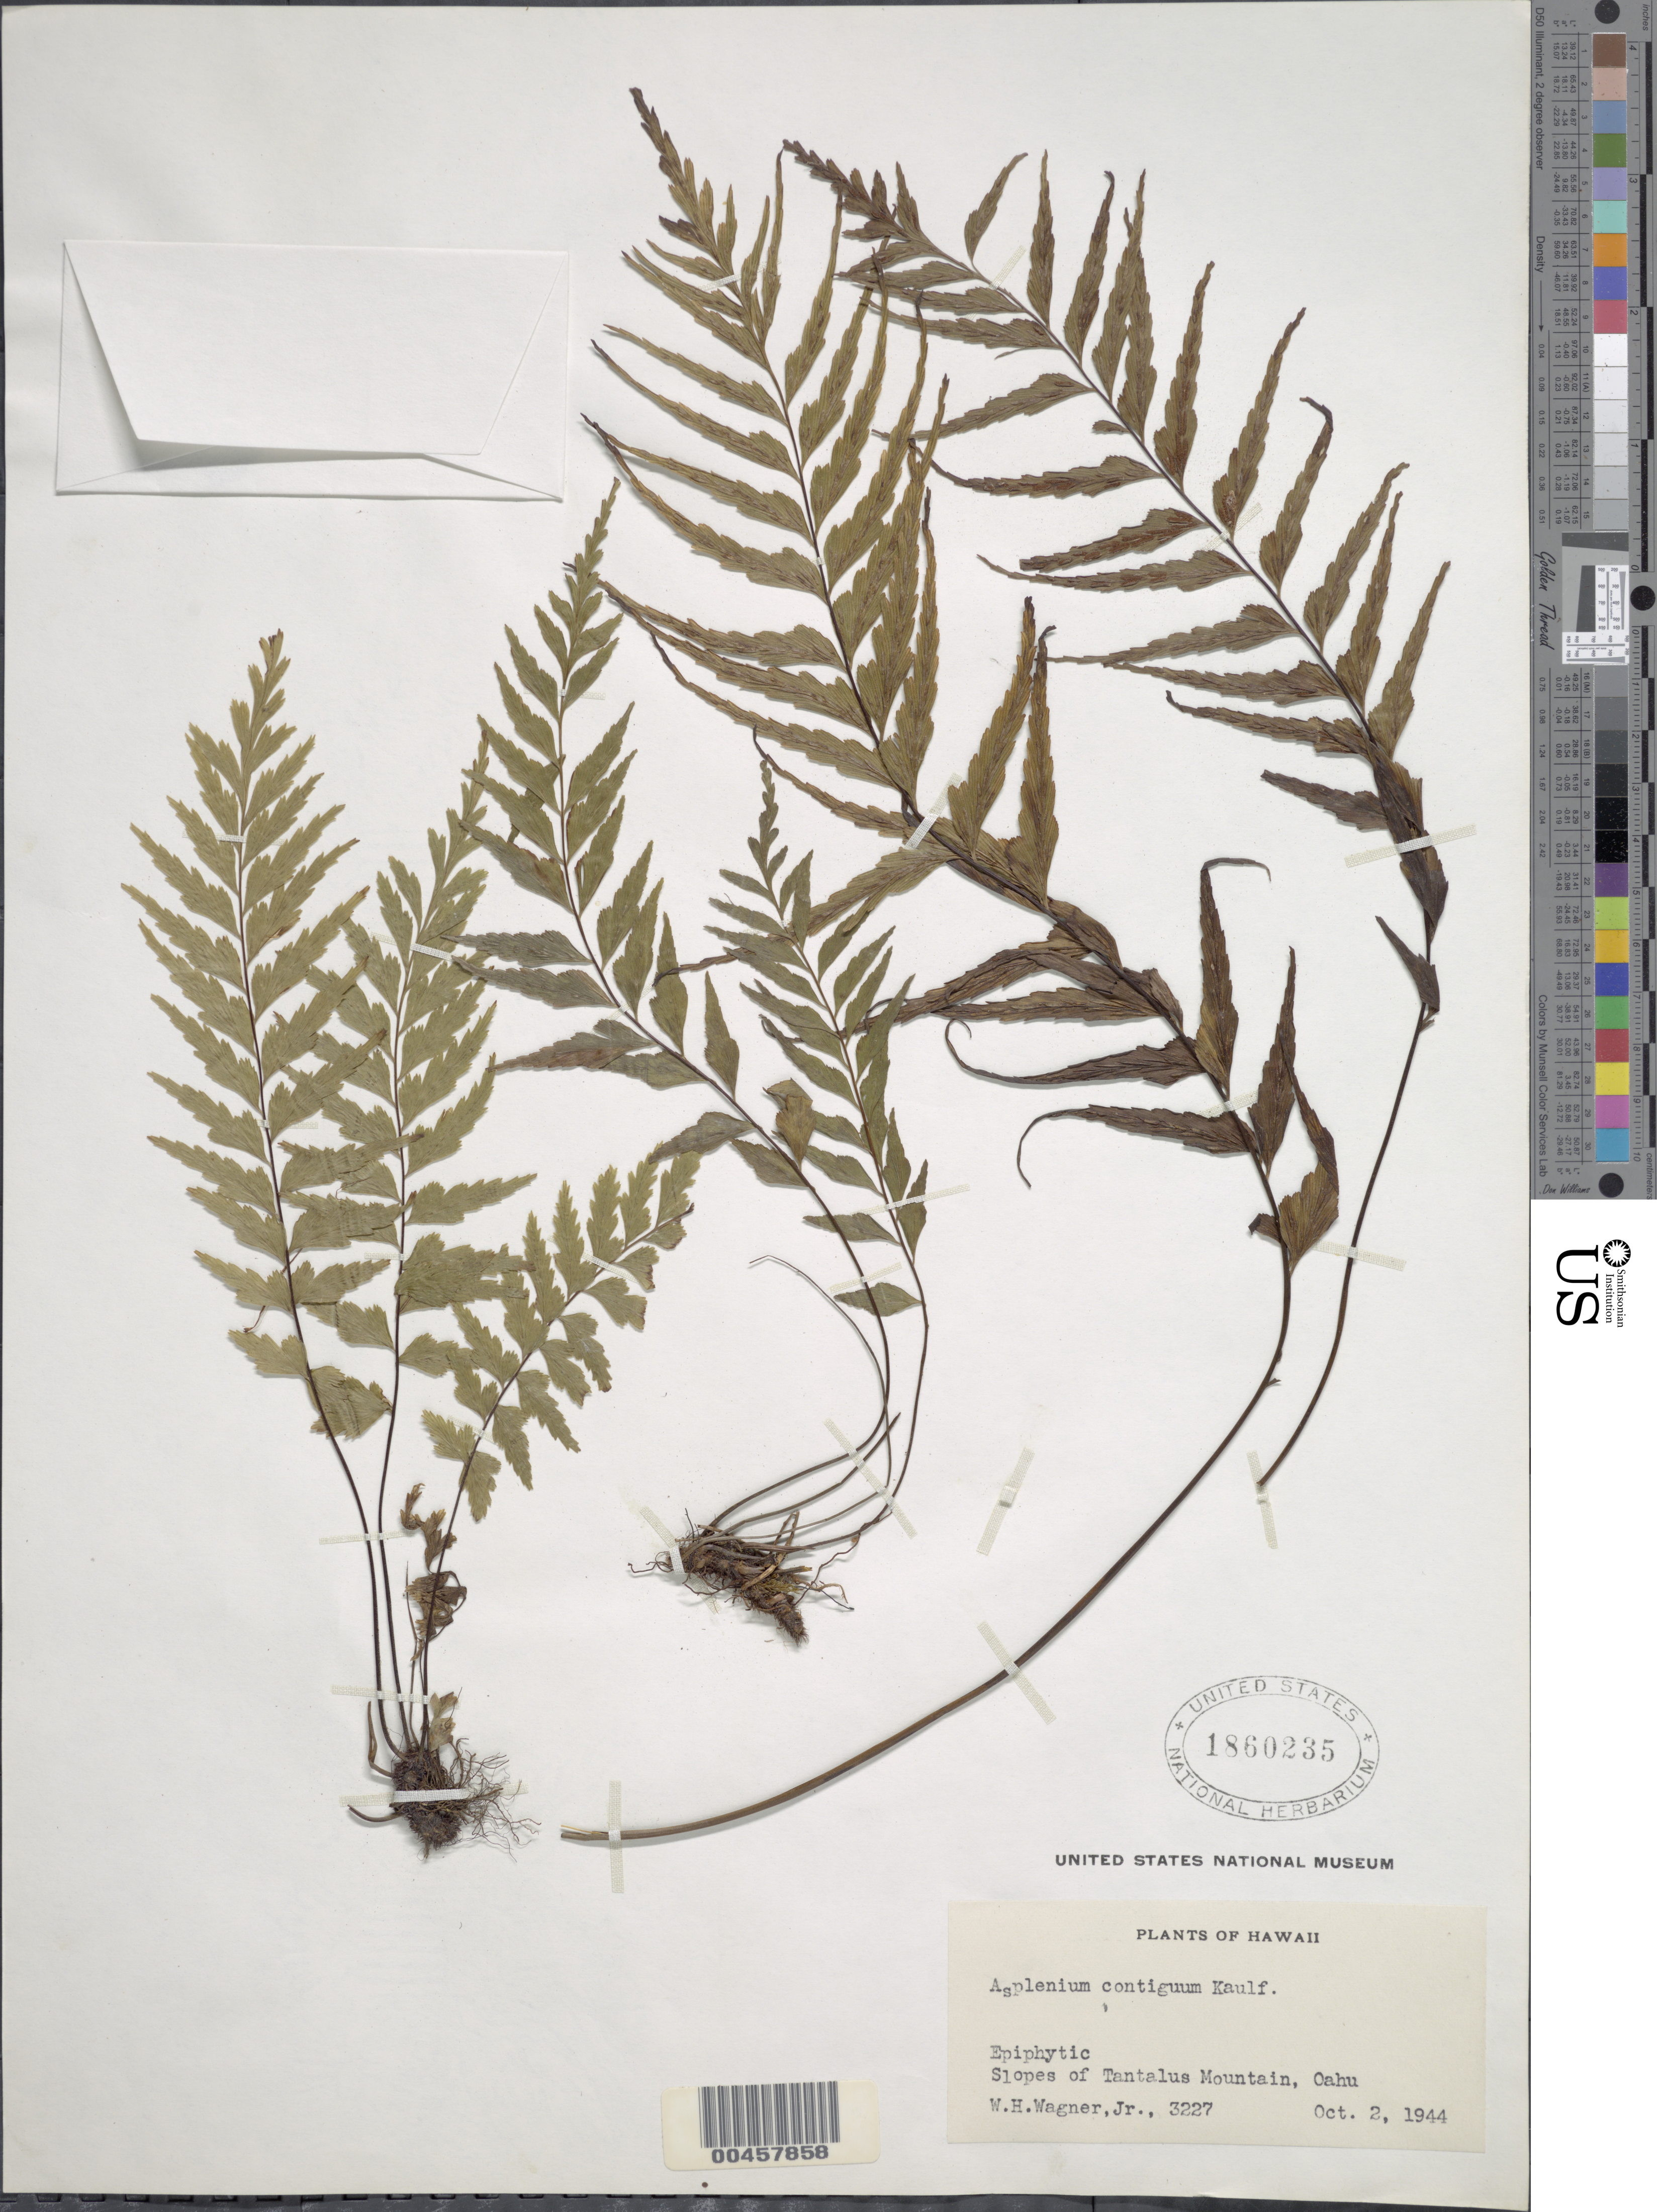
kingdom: Plantae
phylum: Tracheophyta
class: Polypodiopsida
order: Polypodiales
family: Aspleniaceae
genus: Asplenium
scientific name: Asplenium contiguum var. contiguum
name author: Kaulf.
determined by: Wagner, W. L., (BOT), Smithsonian Institution - National Museum of Natural History (UNITED STATES)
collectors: W. H. Wagner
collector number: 3227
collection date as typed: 2 Oct 1944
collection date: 1944-10-02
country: United States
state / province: Hawaii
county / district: Honolulu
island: Oahu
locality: Slopes of Tantalus Mountain, Oahu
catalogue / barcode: US 1860235